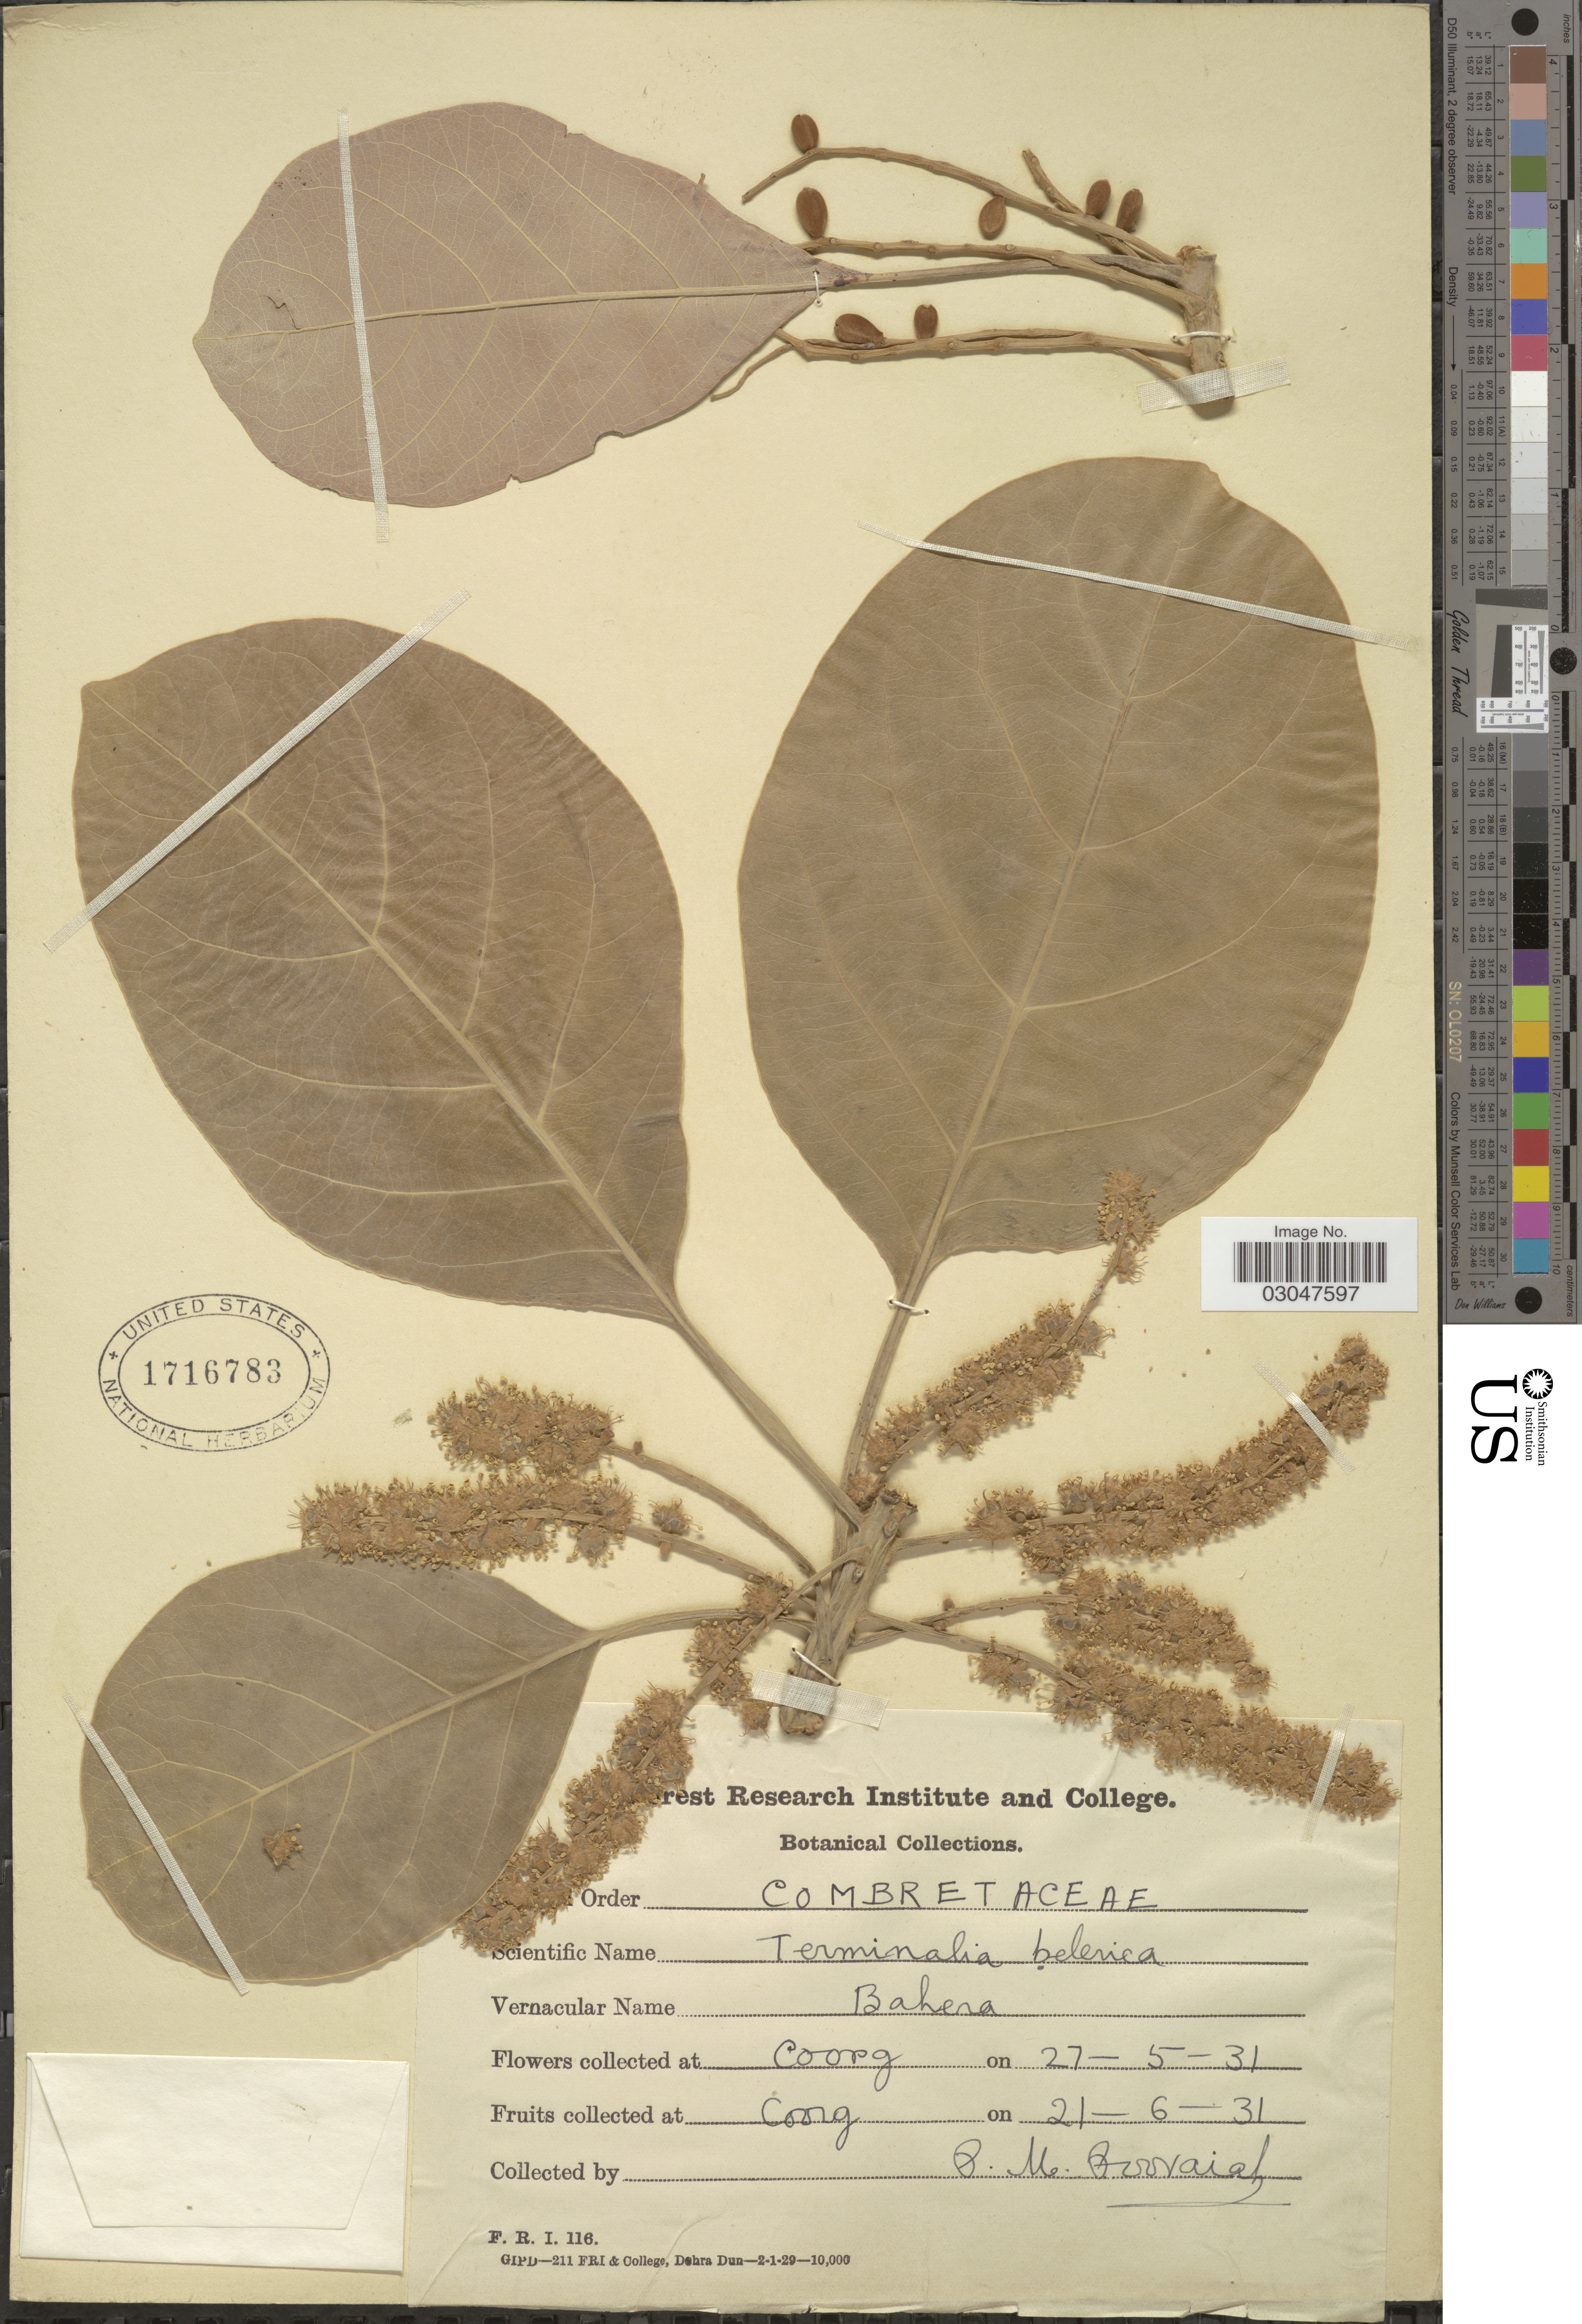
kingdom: Plantae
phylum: Tracheophyta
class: Magnoliopsida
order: Myrtales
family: Combretaceae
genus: Terminalia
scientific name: Terminalia bellirica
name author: (Gaertn.) Roxb.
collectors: P. Pooraiah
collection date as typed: Transcribed d/m/y: 27/5/31 to 21/6/31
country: India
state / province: Karnataka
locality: Coorg.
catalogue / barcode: US 1716783